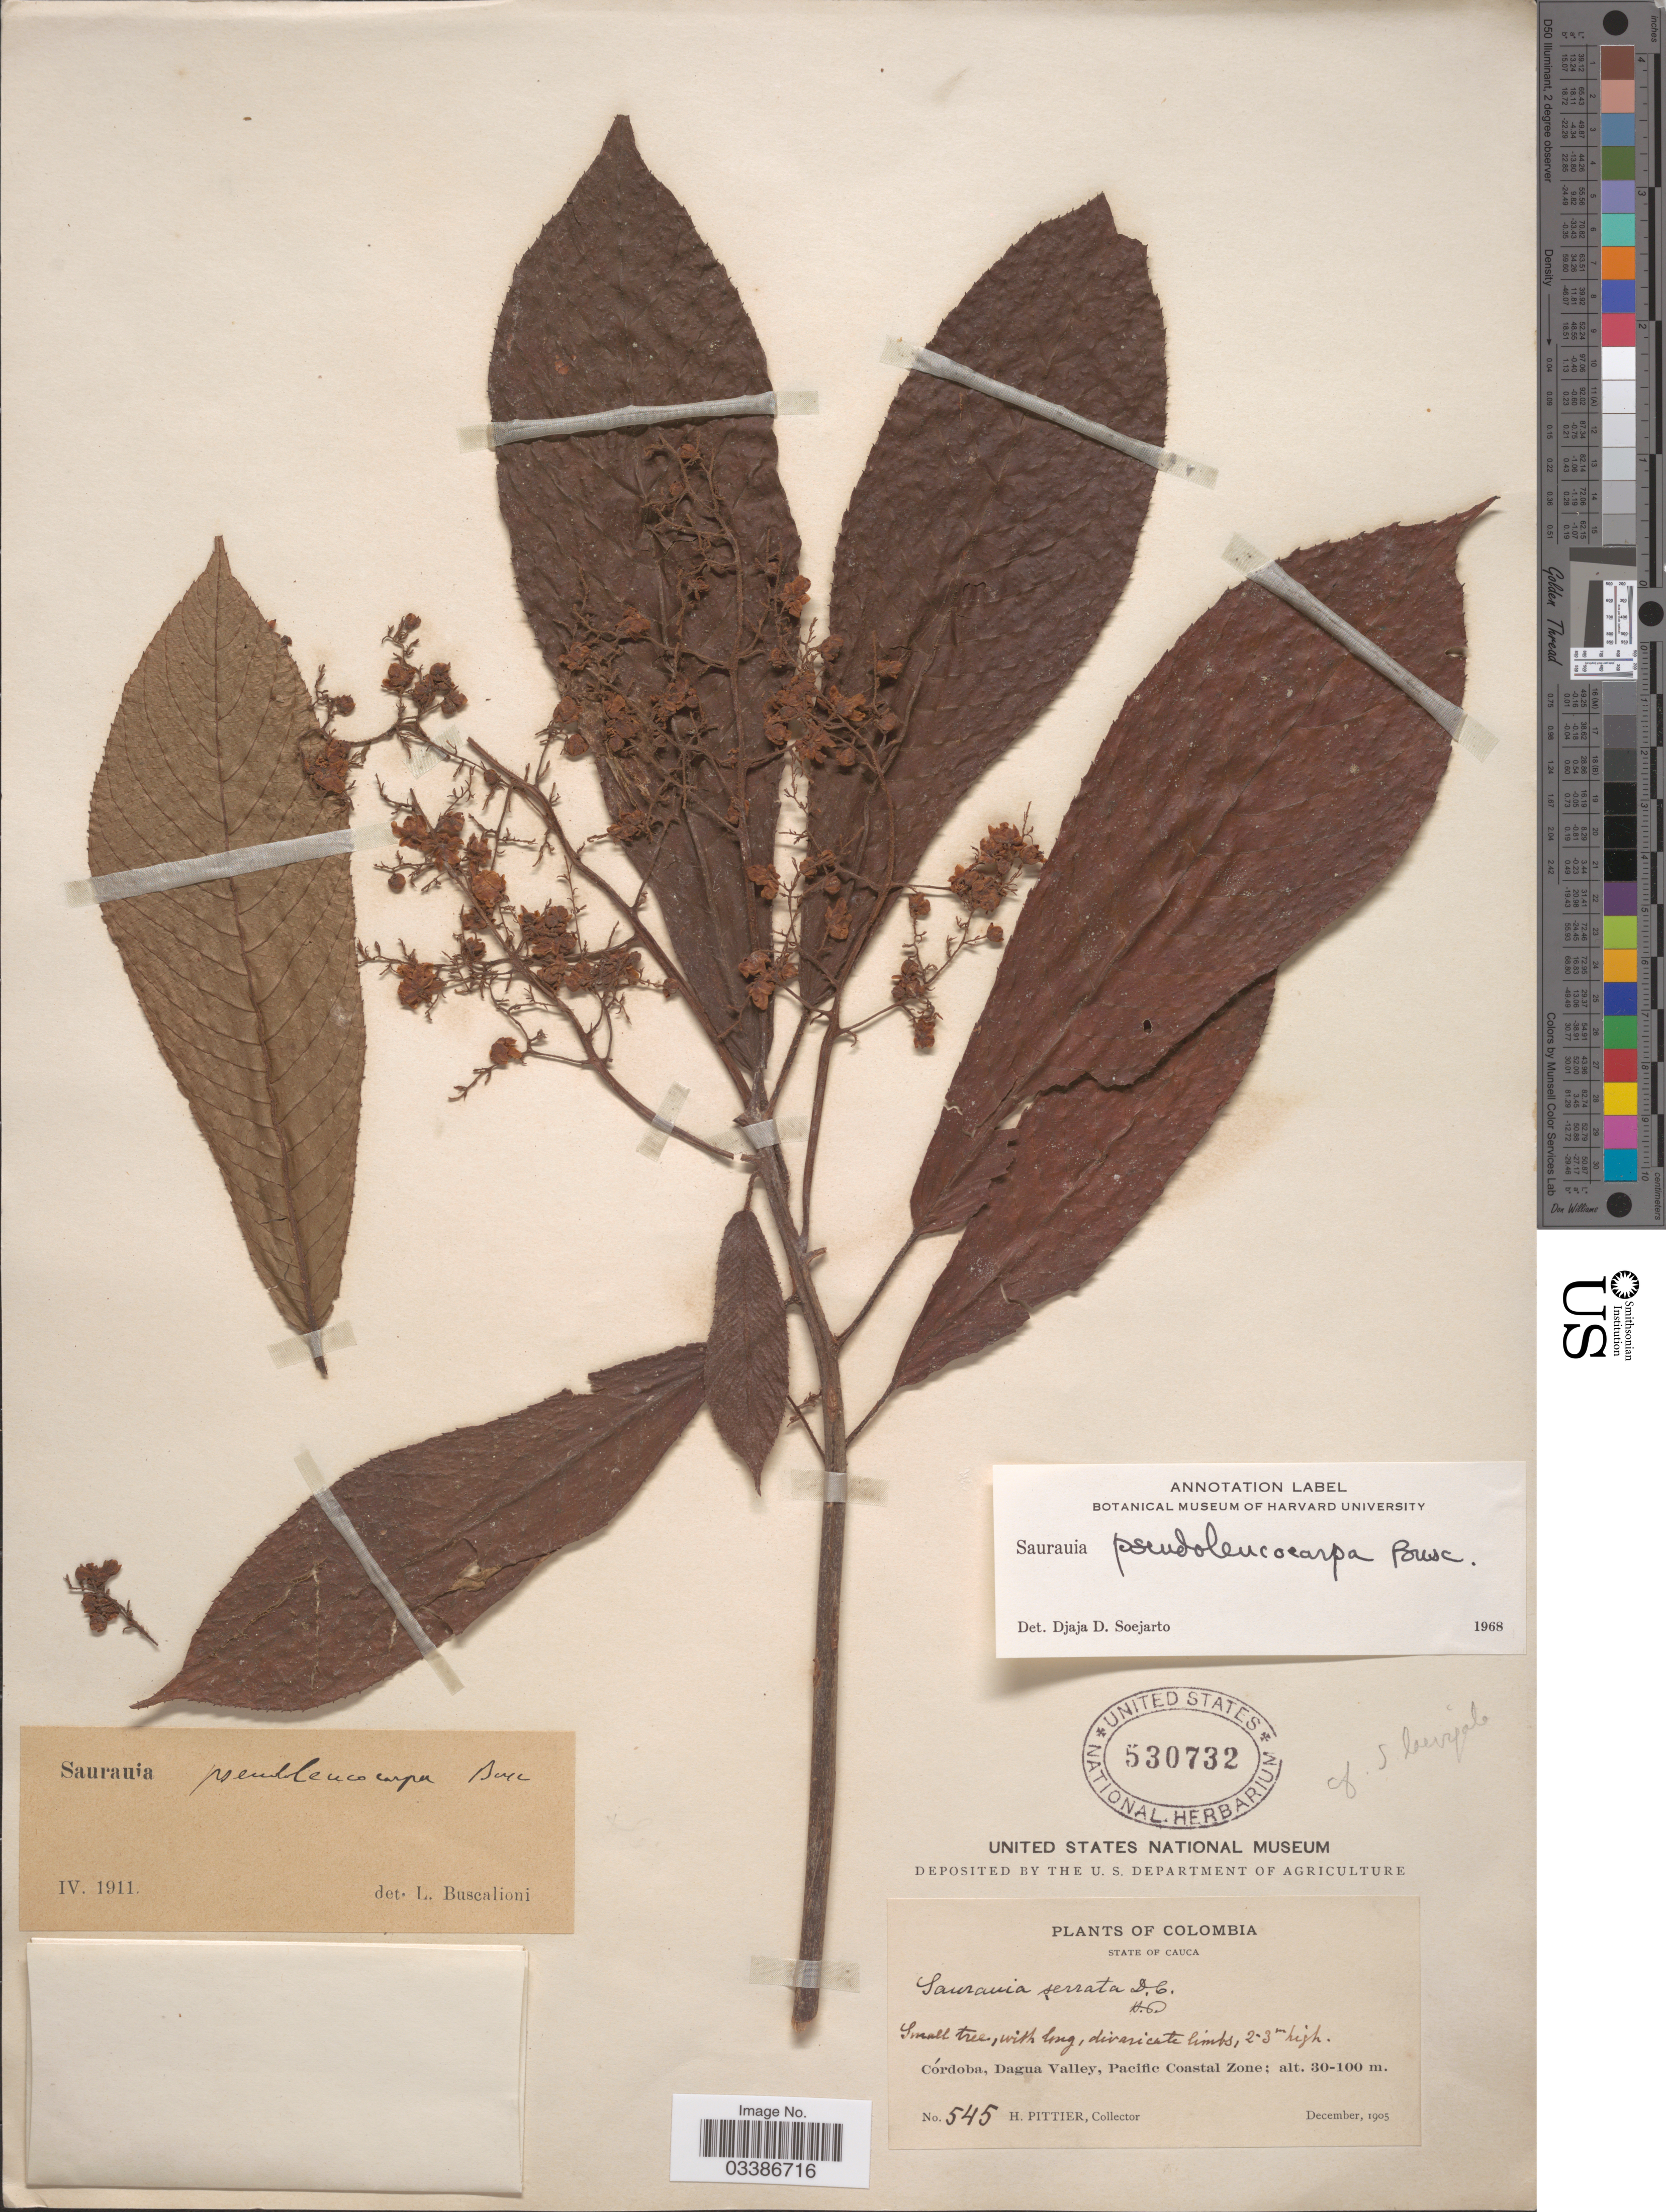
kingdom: Plantae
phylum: Tracheophyta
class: Magnoliopsida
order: Ericales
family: Actinidiaceae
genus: Saurauia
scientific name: Saurauia pseudoleucocarpa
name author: Buscal.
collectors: H. F. Pittier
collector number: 545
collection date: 1905-12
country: Colombia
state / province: Cauca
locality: Córdoba, Dagua Valley, Pacific Coastal Zone.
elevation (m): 30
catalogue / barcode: US 530732